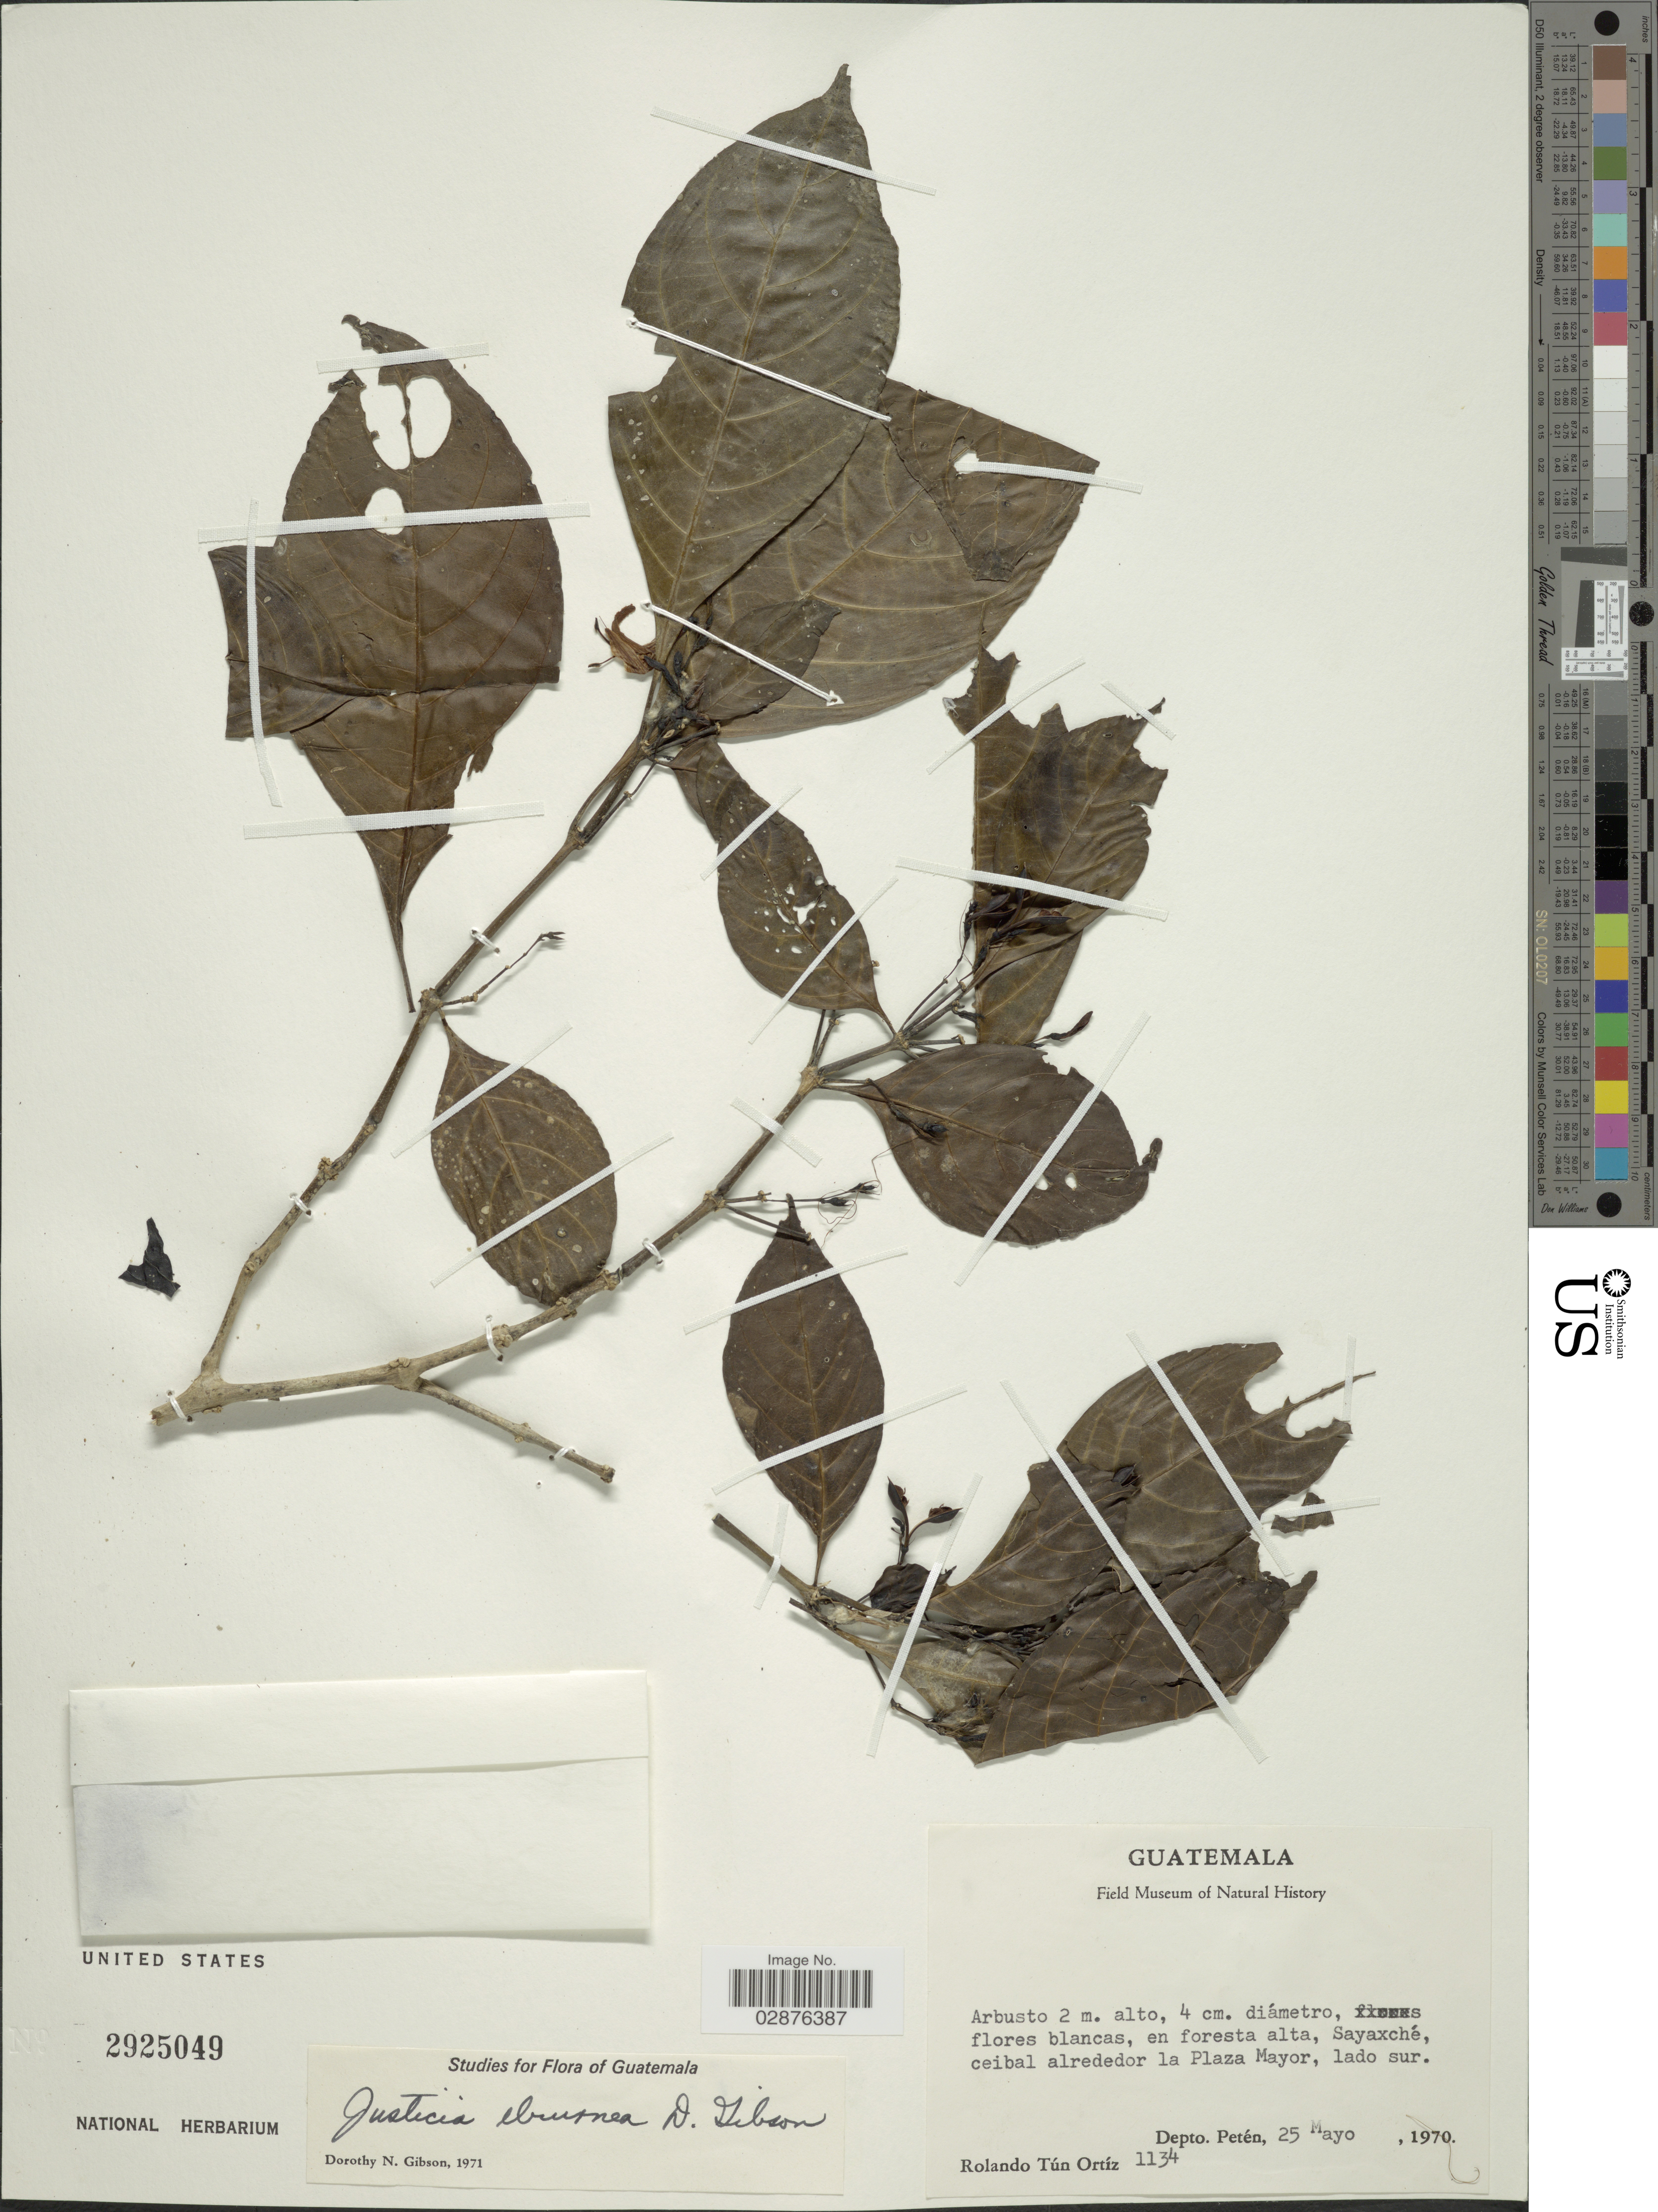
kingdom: Plantae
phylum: Tracheophyta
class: Magnoliopsida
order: Lamiales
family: Acanthaceae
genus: Justicia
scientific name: Justicia eburnea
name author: D.N. Gibson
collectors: R. Ortiz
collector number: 1134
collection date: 1970-05-25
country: Guatemala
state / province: El Petén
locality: Sayaxché, ceibal alrededor la Plaza Mayor, lado sur. Depto. Petén.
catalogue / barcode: US 2925049